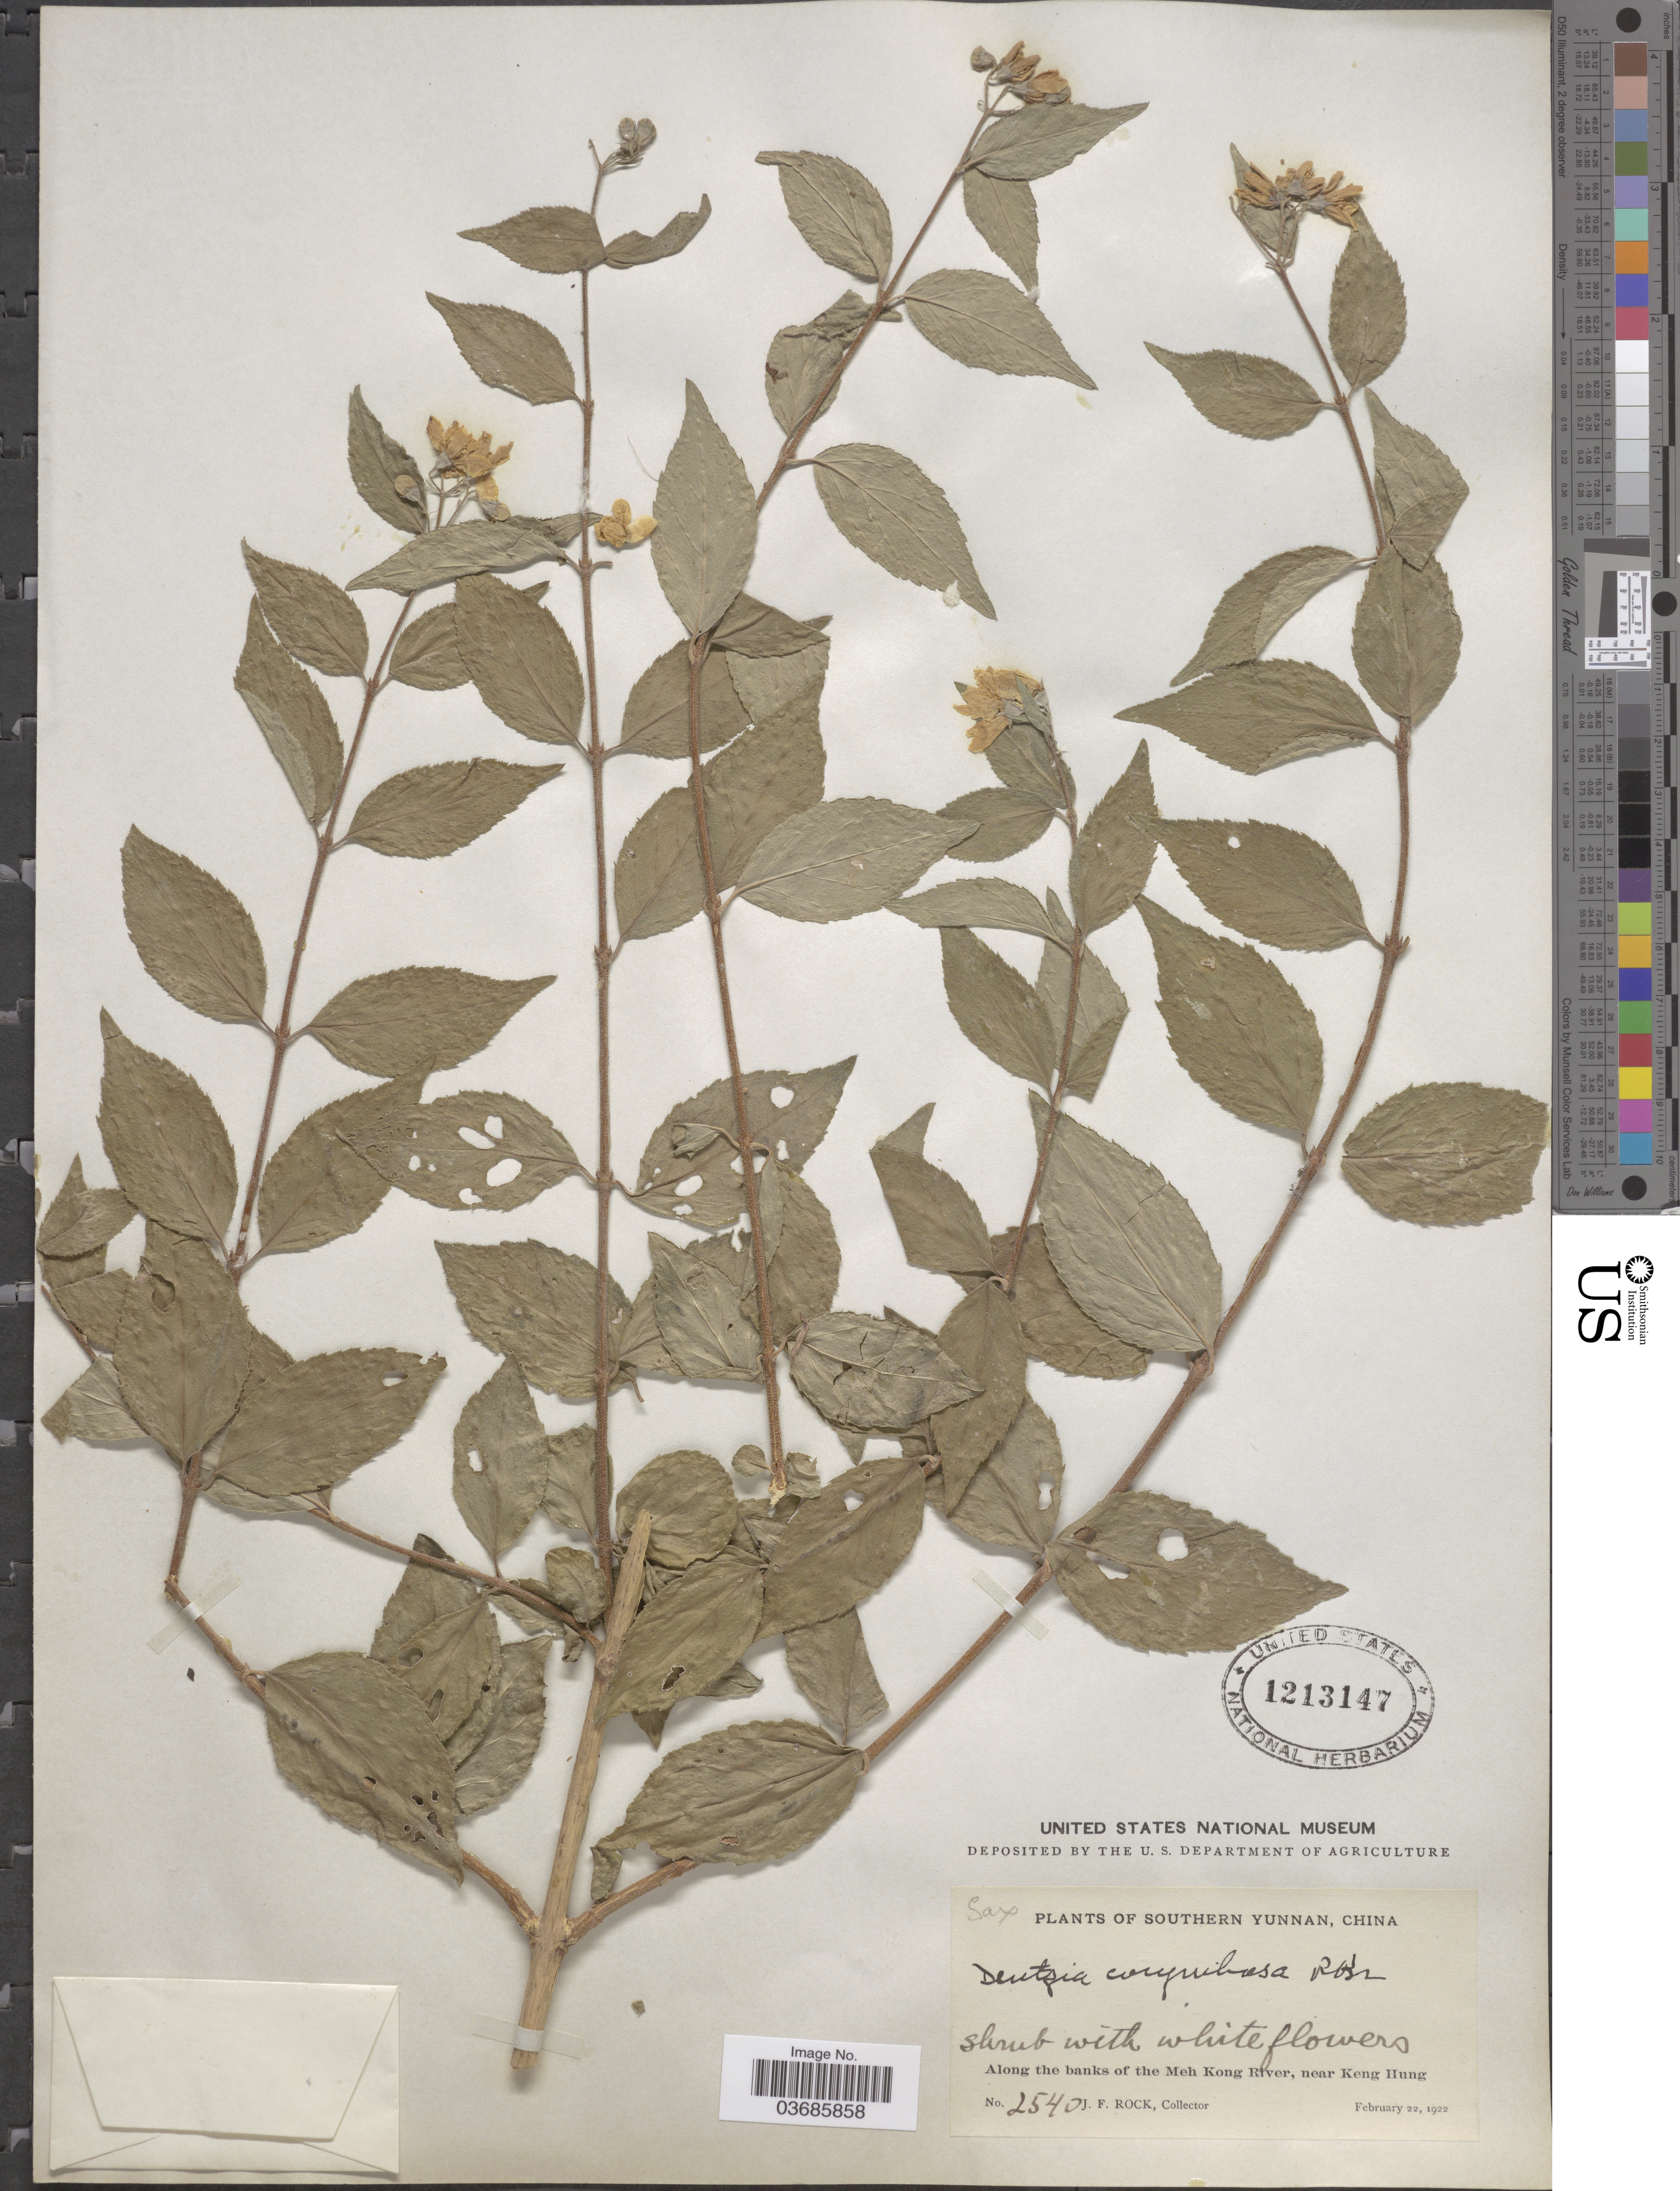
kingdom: Plantae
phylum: Tracheophyta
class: Magnoliopsida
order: Cornales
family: Hydrangeaceae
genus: Deutzia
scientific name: Deutzia corymbosa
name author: R. Br. ex G. Don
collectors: J. Rock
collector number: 2540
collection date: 1922-02-22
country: China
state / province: Yunnan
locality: Southern Yunnan. Along the banks of the Meh Kong River, near Keng Hung.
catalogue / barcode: US 1213147